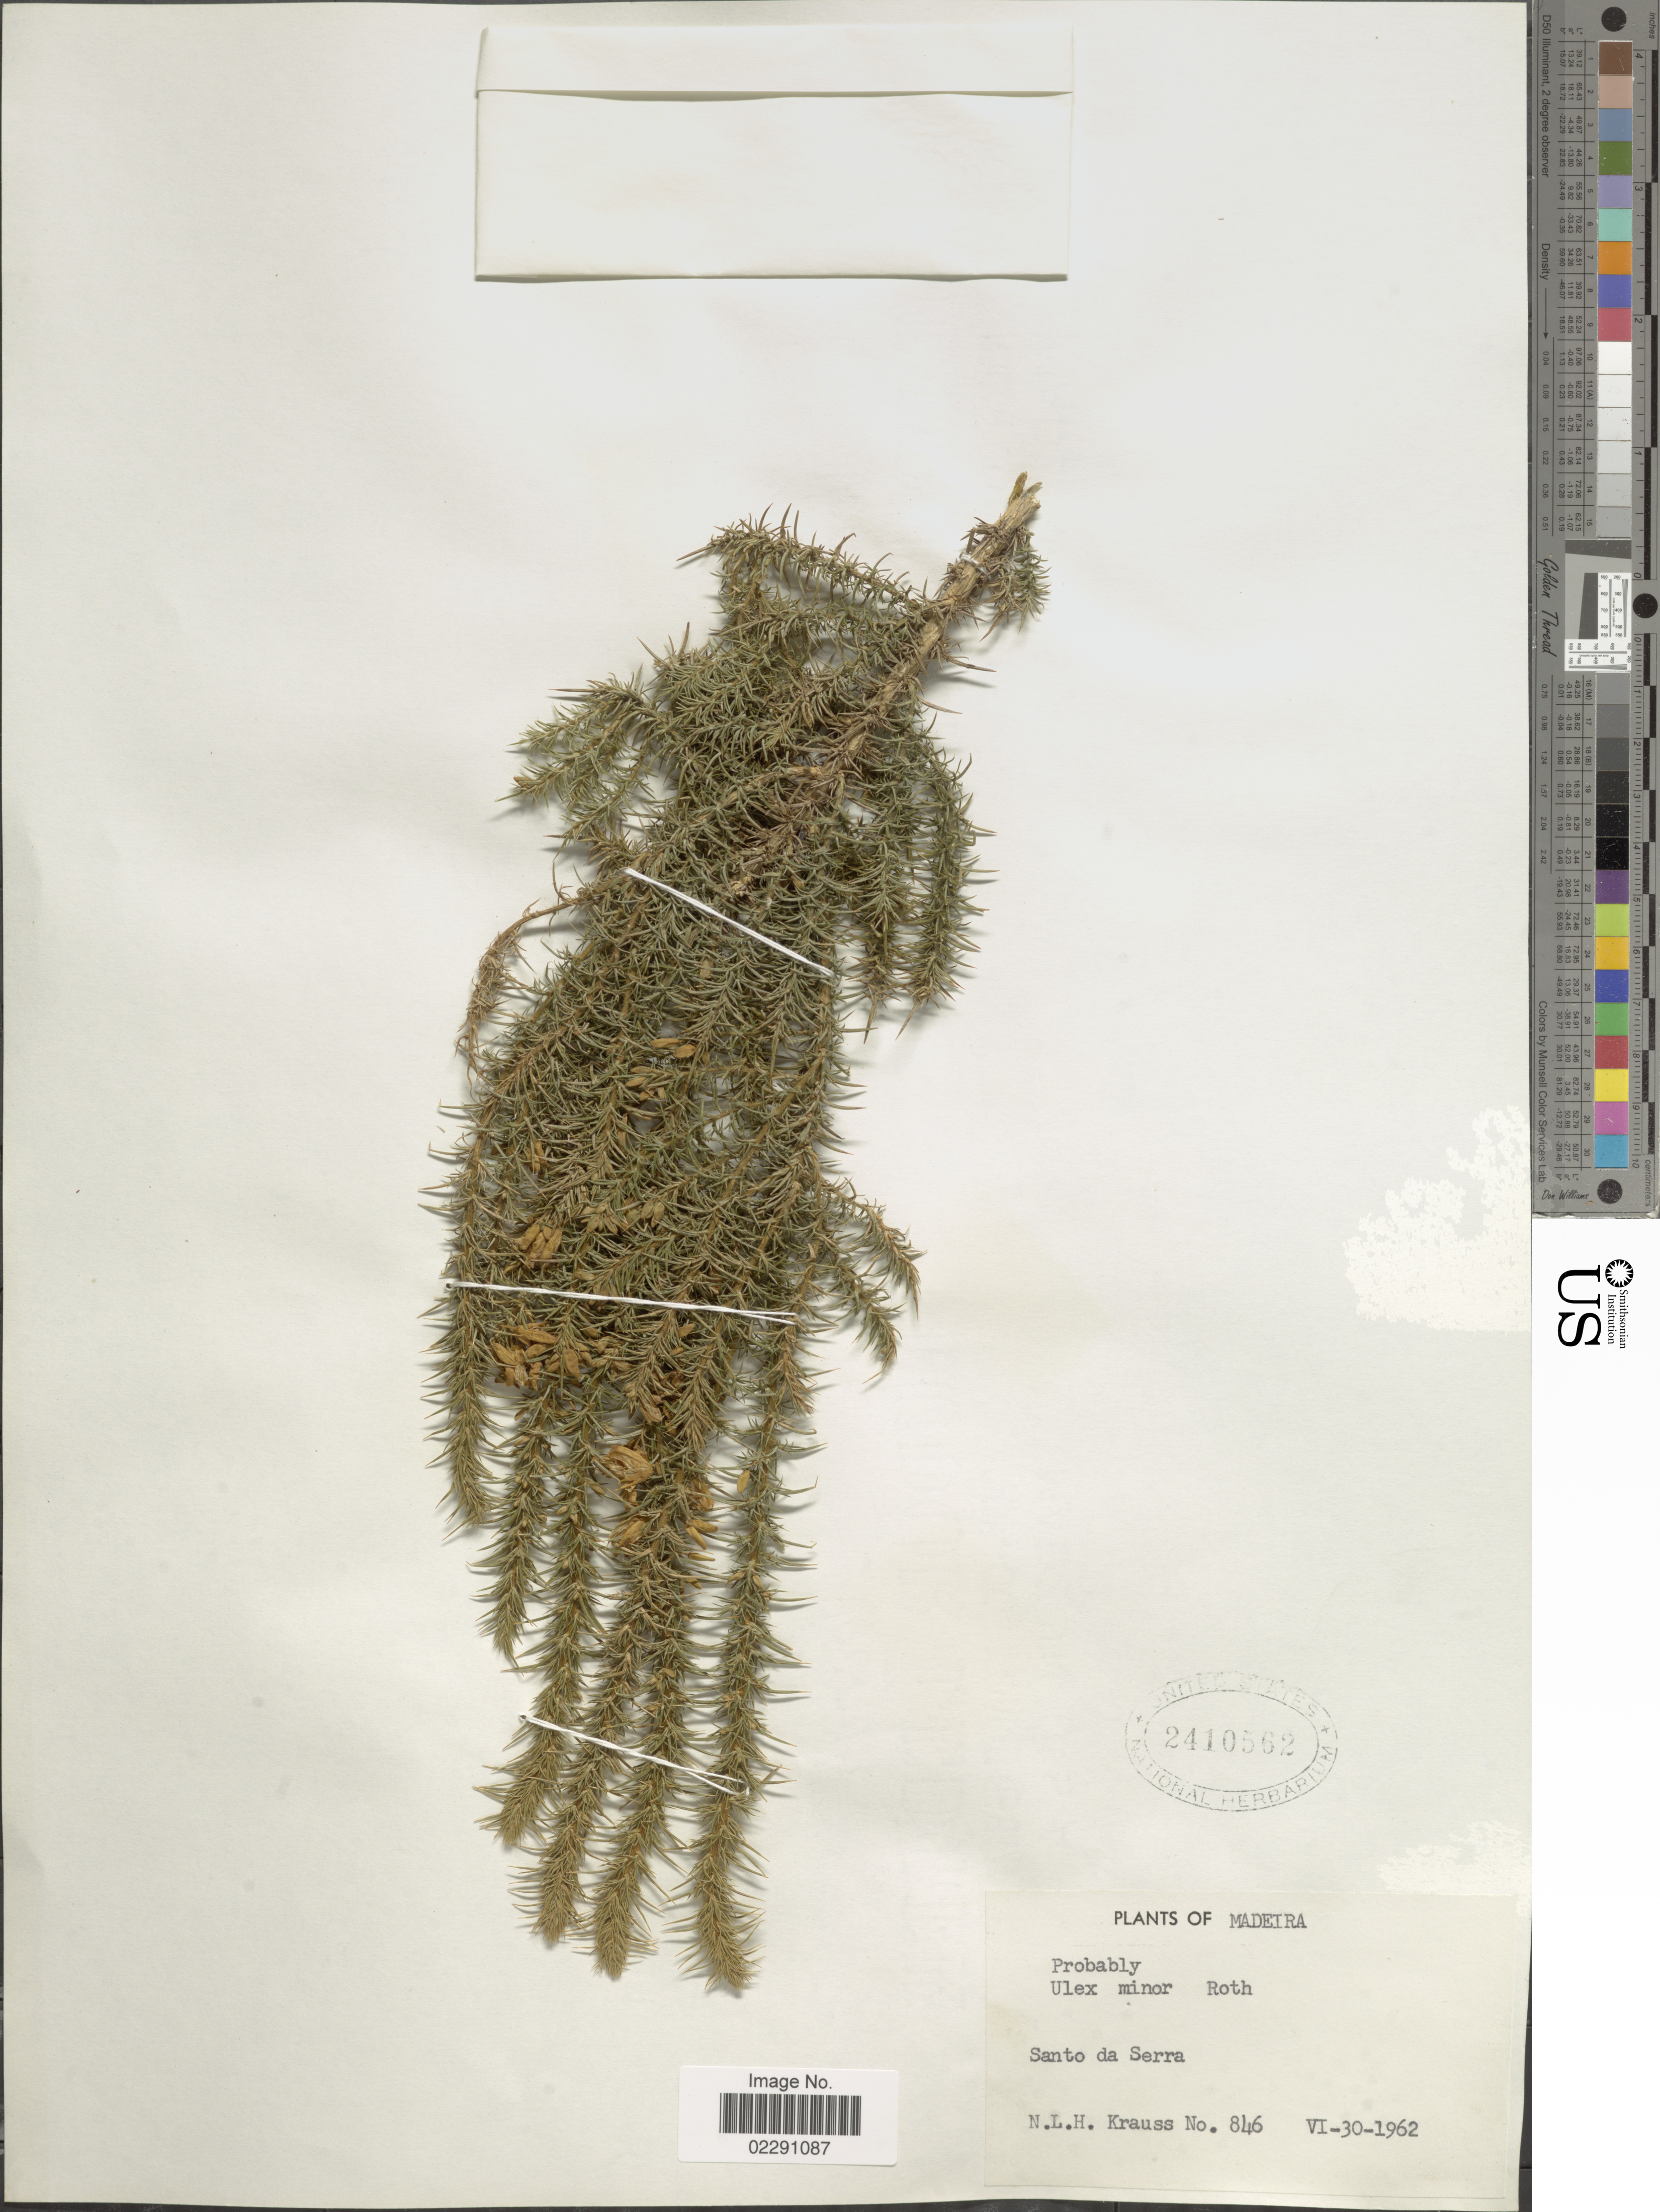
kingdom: Plantae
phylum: Tracheophyta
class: Magnoliopsida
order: Fabales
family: Fabaceae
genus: Ulex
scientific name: Ulex minor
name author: Roth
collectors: N. Krauss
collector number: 846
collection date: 1962-06-30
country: Portugal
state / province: Madeira (Aut. Reg.)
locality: Santo da Serra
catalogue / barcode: US 2410562